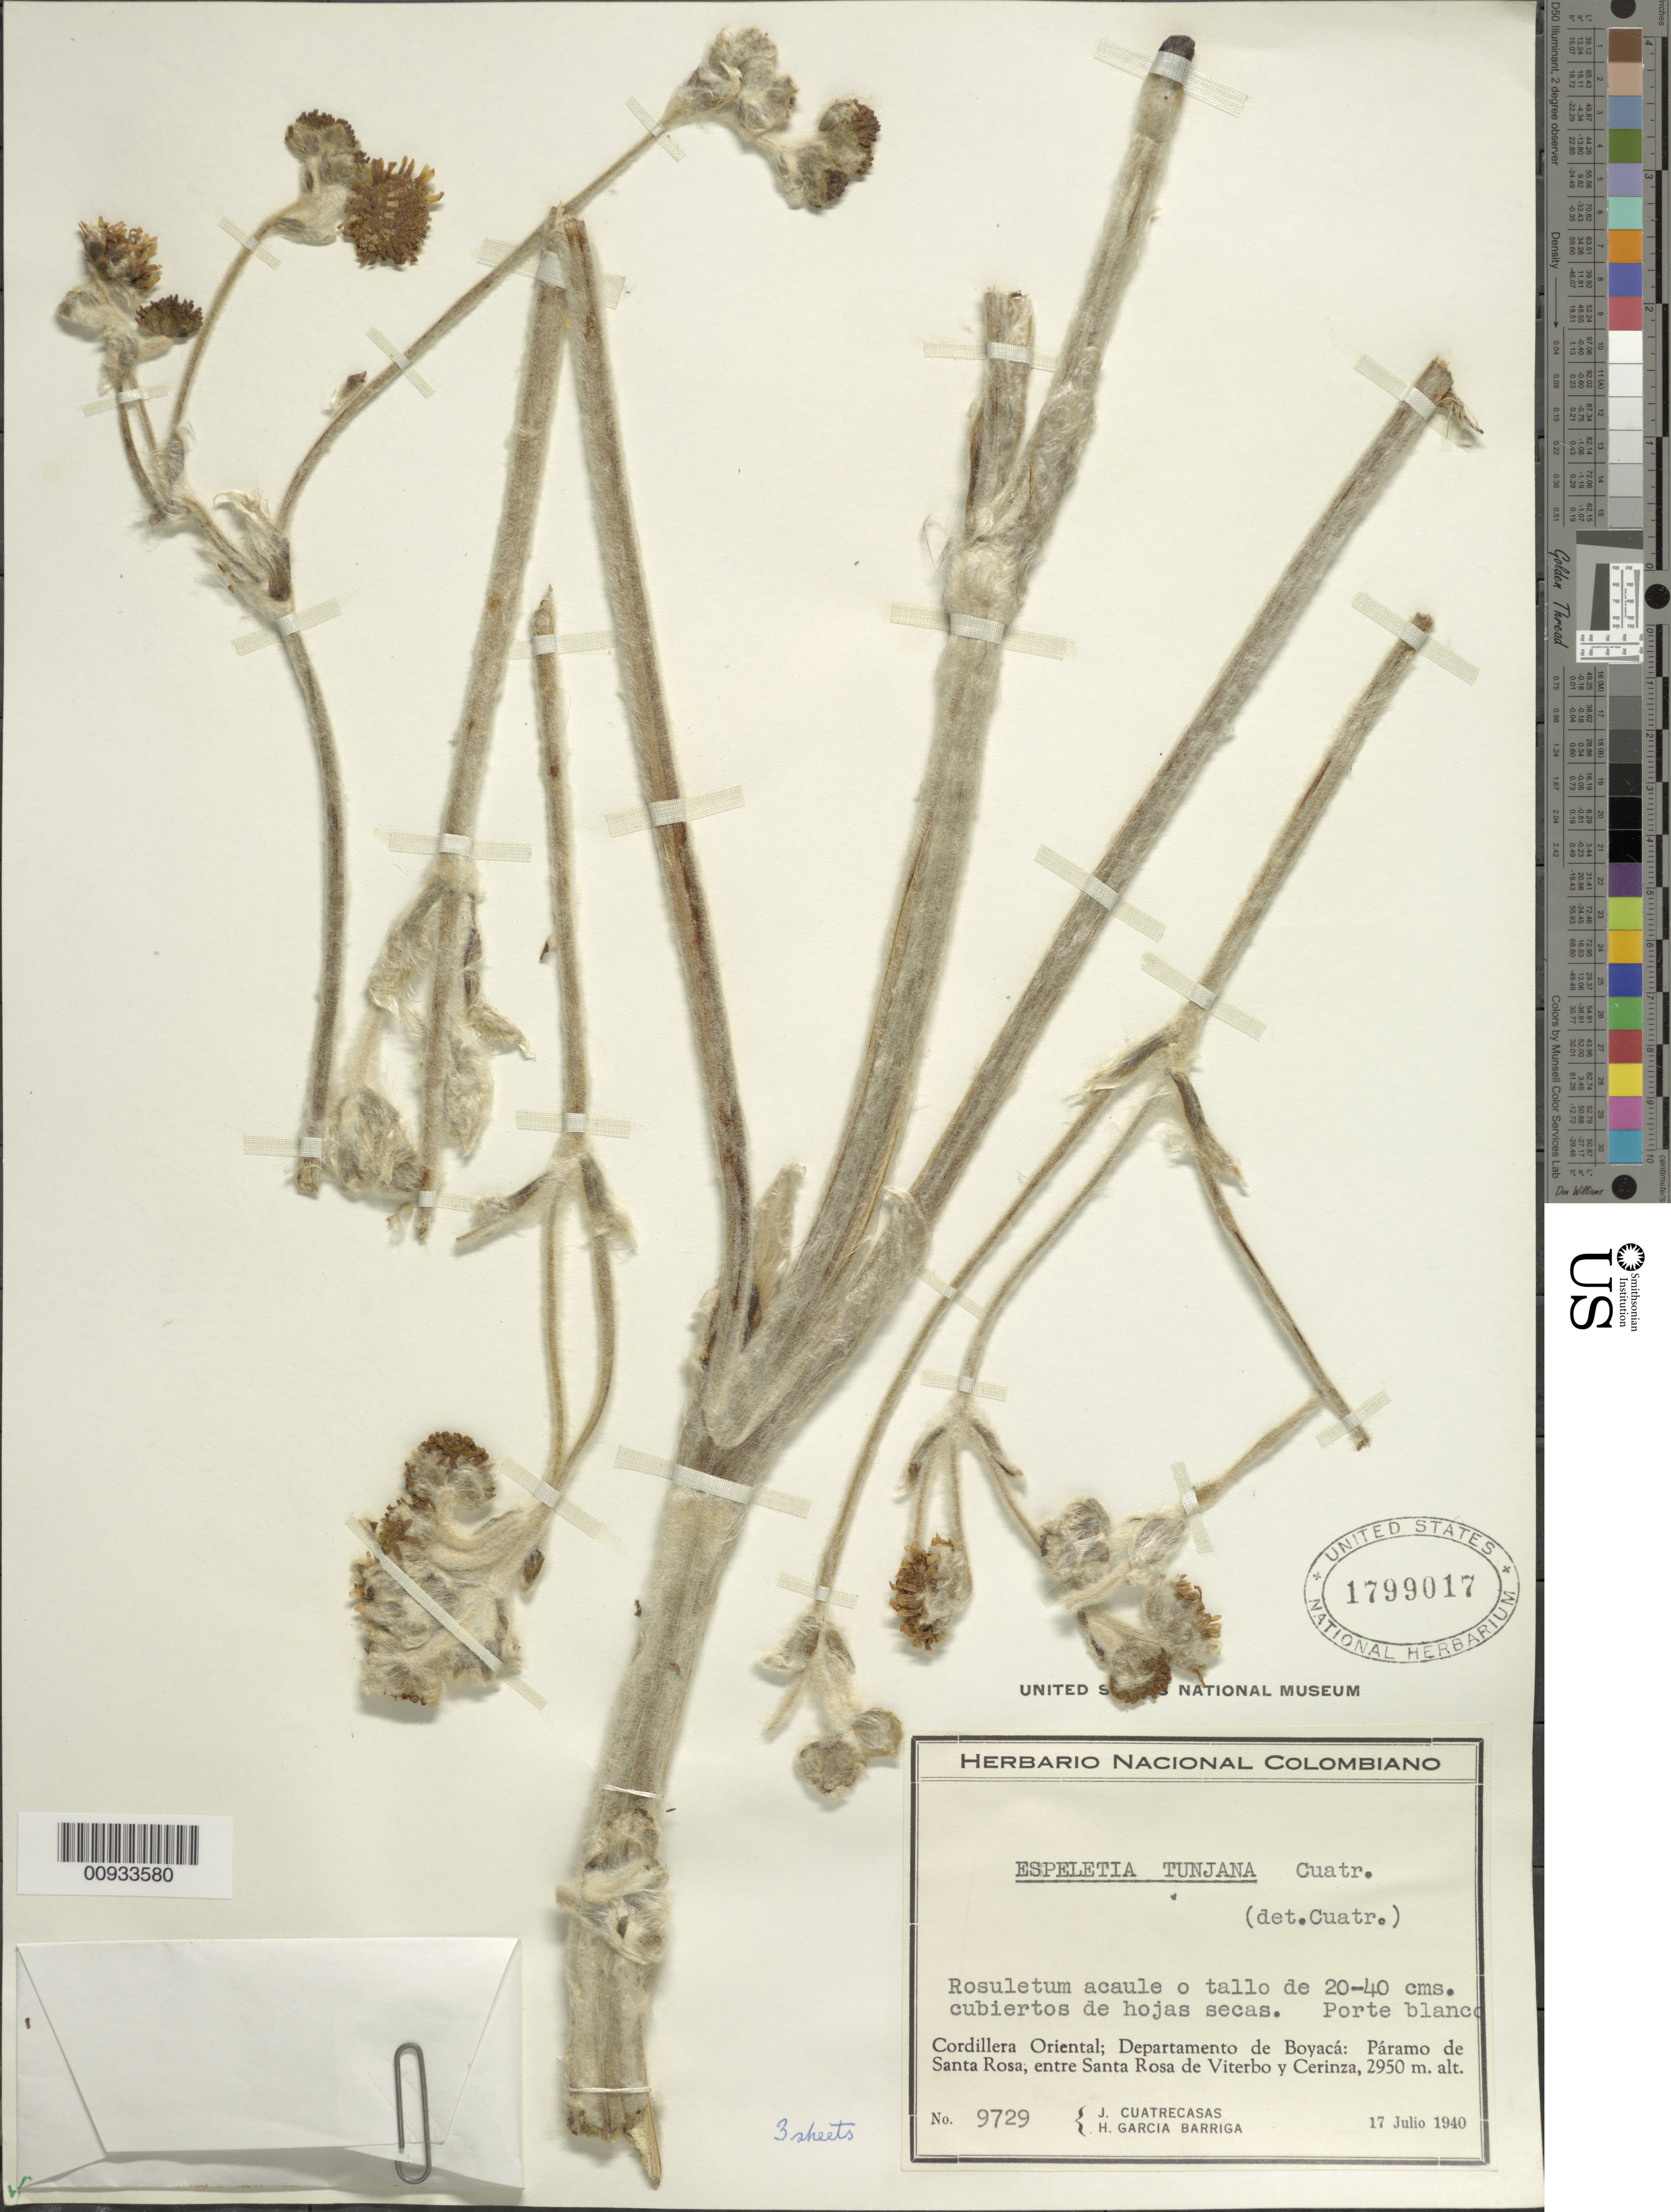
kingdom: Plantae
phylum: Tracheophyta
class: Magnoliopsida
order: Asterales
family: Asteraceae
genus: Espeletia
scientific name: Espeletia tunjana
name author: Cuatrec.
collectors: J. Cuatrecasas & H. García Barriga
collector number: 9729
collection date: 1940-07-17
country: Colombia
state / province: Boyacá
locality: Páramo de Santa Rosa. Entre Santa Rosa de Viterbo y Cerinza.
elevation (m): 2950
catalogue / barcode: US 1799017